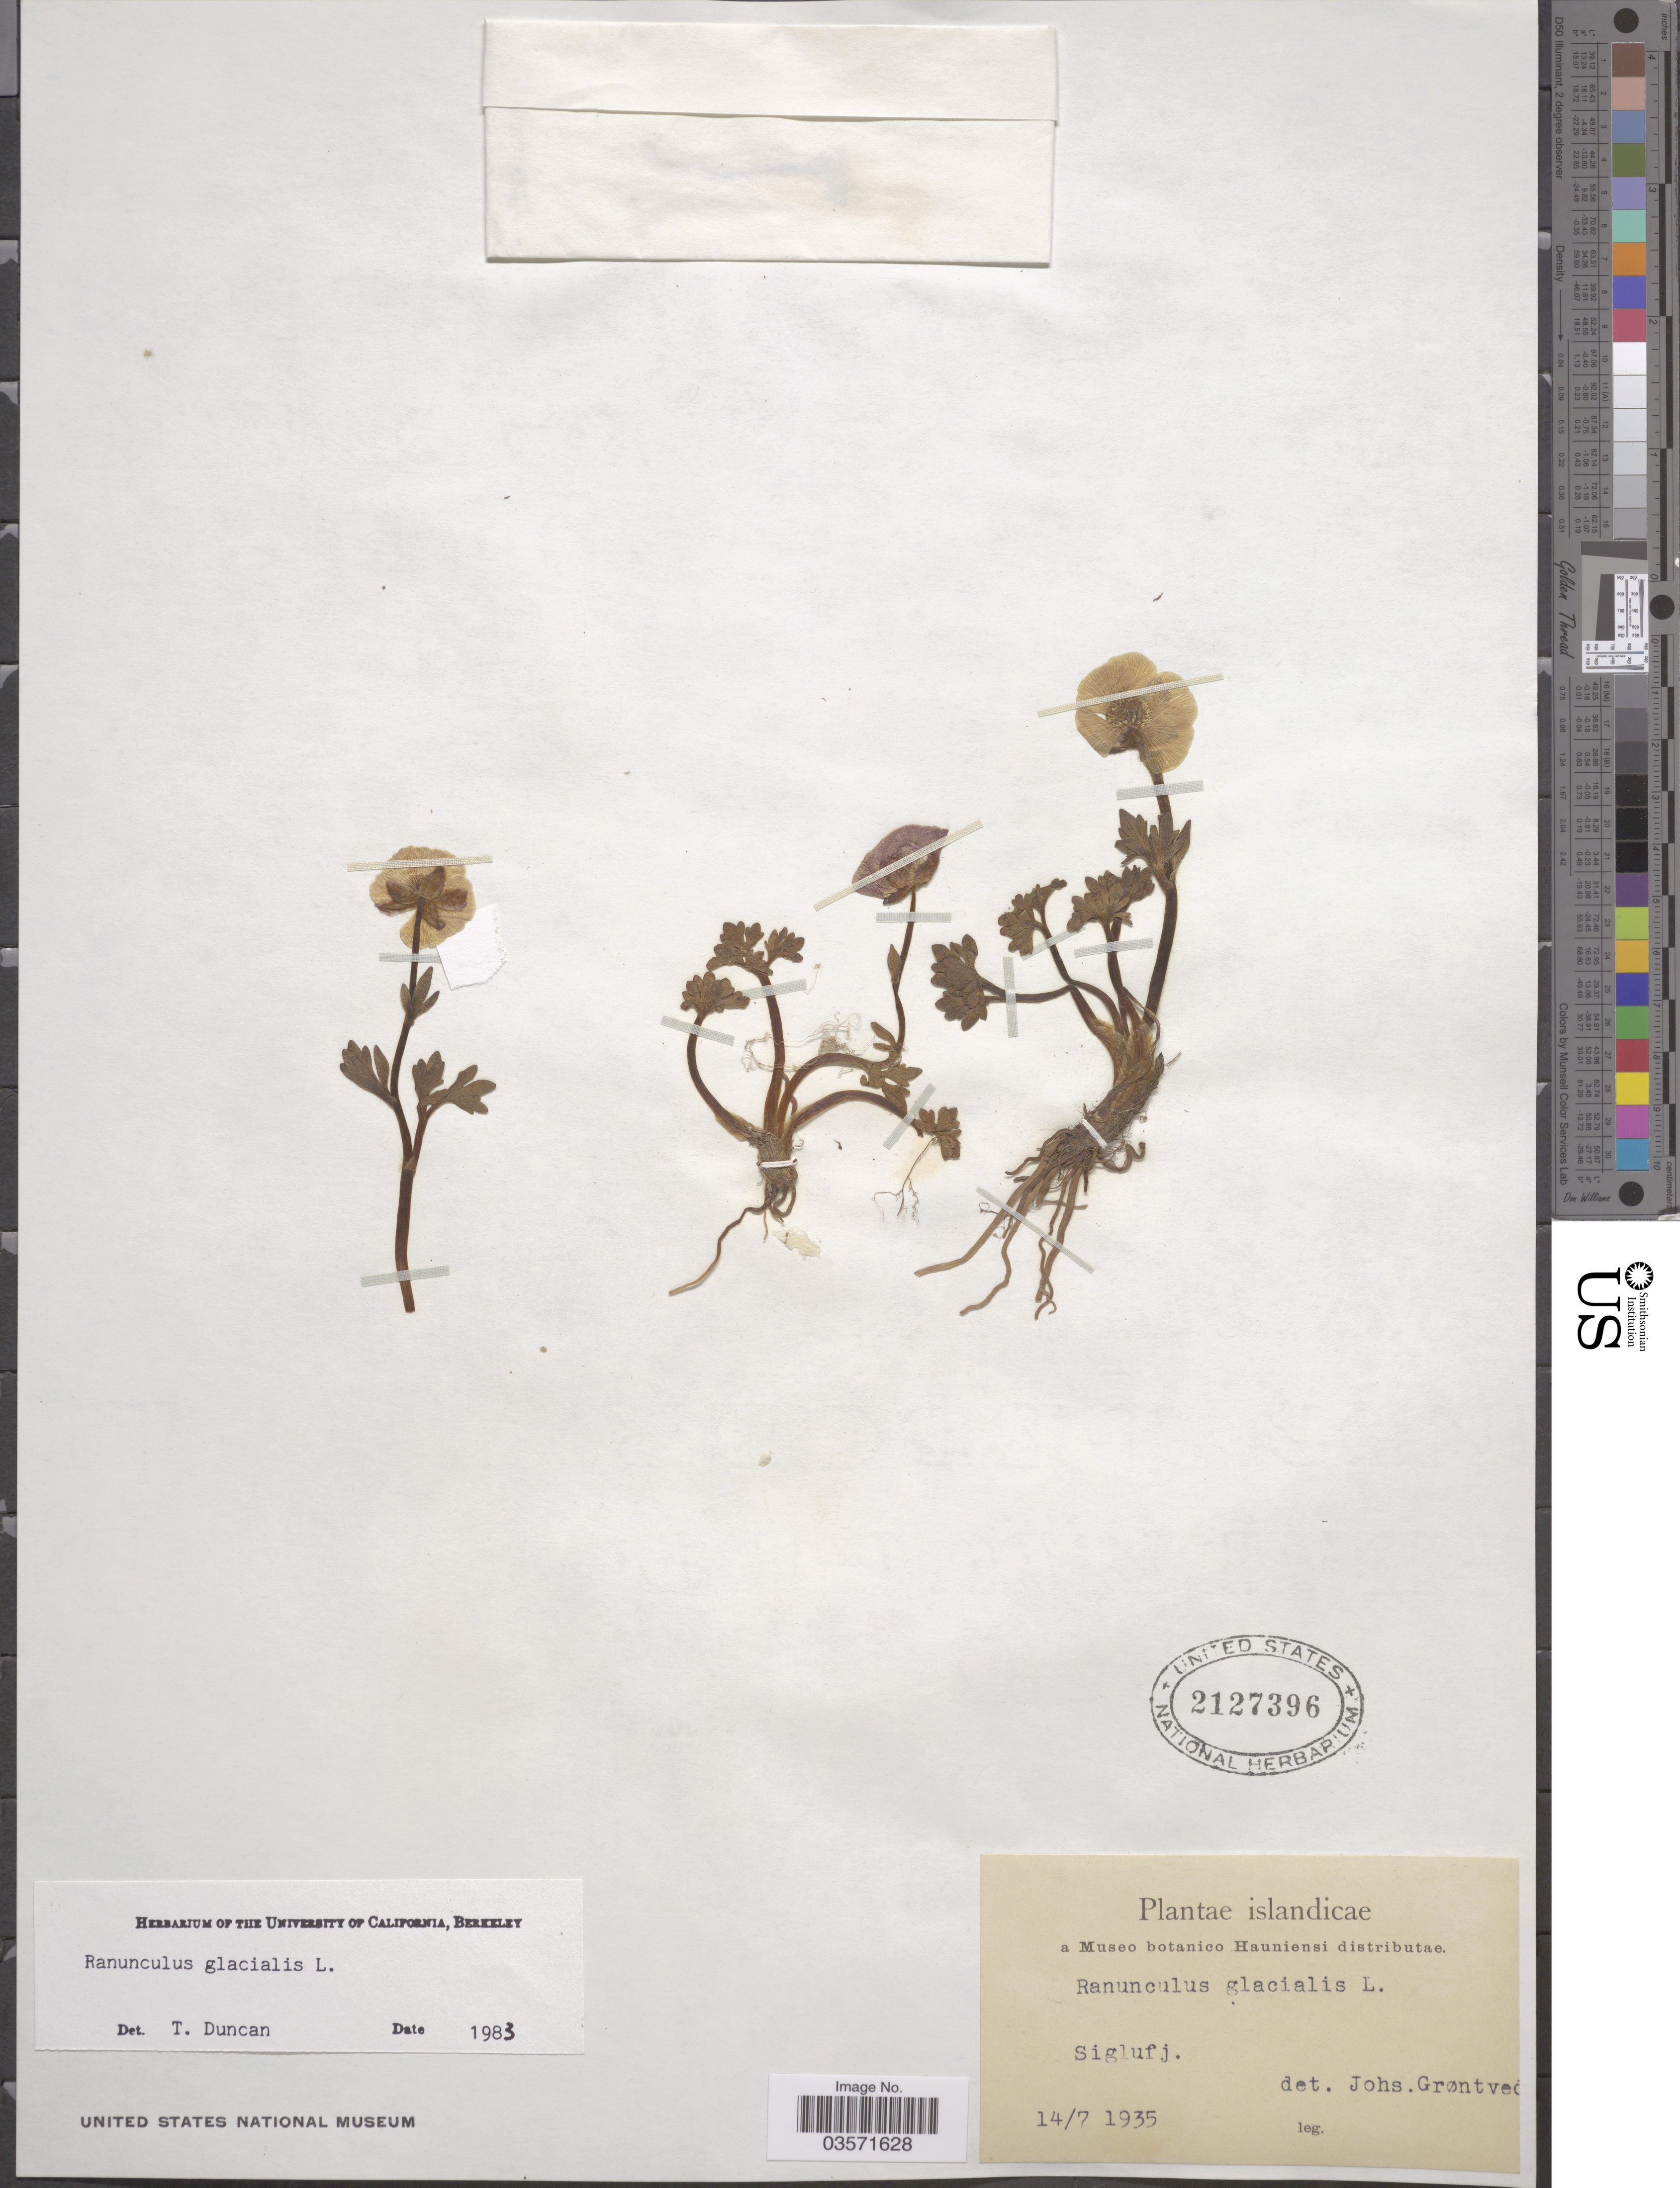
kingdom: Plantae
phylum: Tracheophyta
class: Magnoliopsida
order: Ranunculales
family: Ranunculaceae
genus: Ranunculus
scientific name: Ranunculus glacialis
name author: L.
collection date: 1935-07-14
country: Iceland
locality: Islandicae. Siglufj.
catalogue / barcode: US 2127396